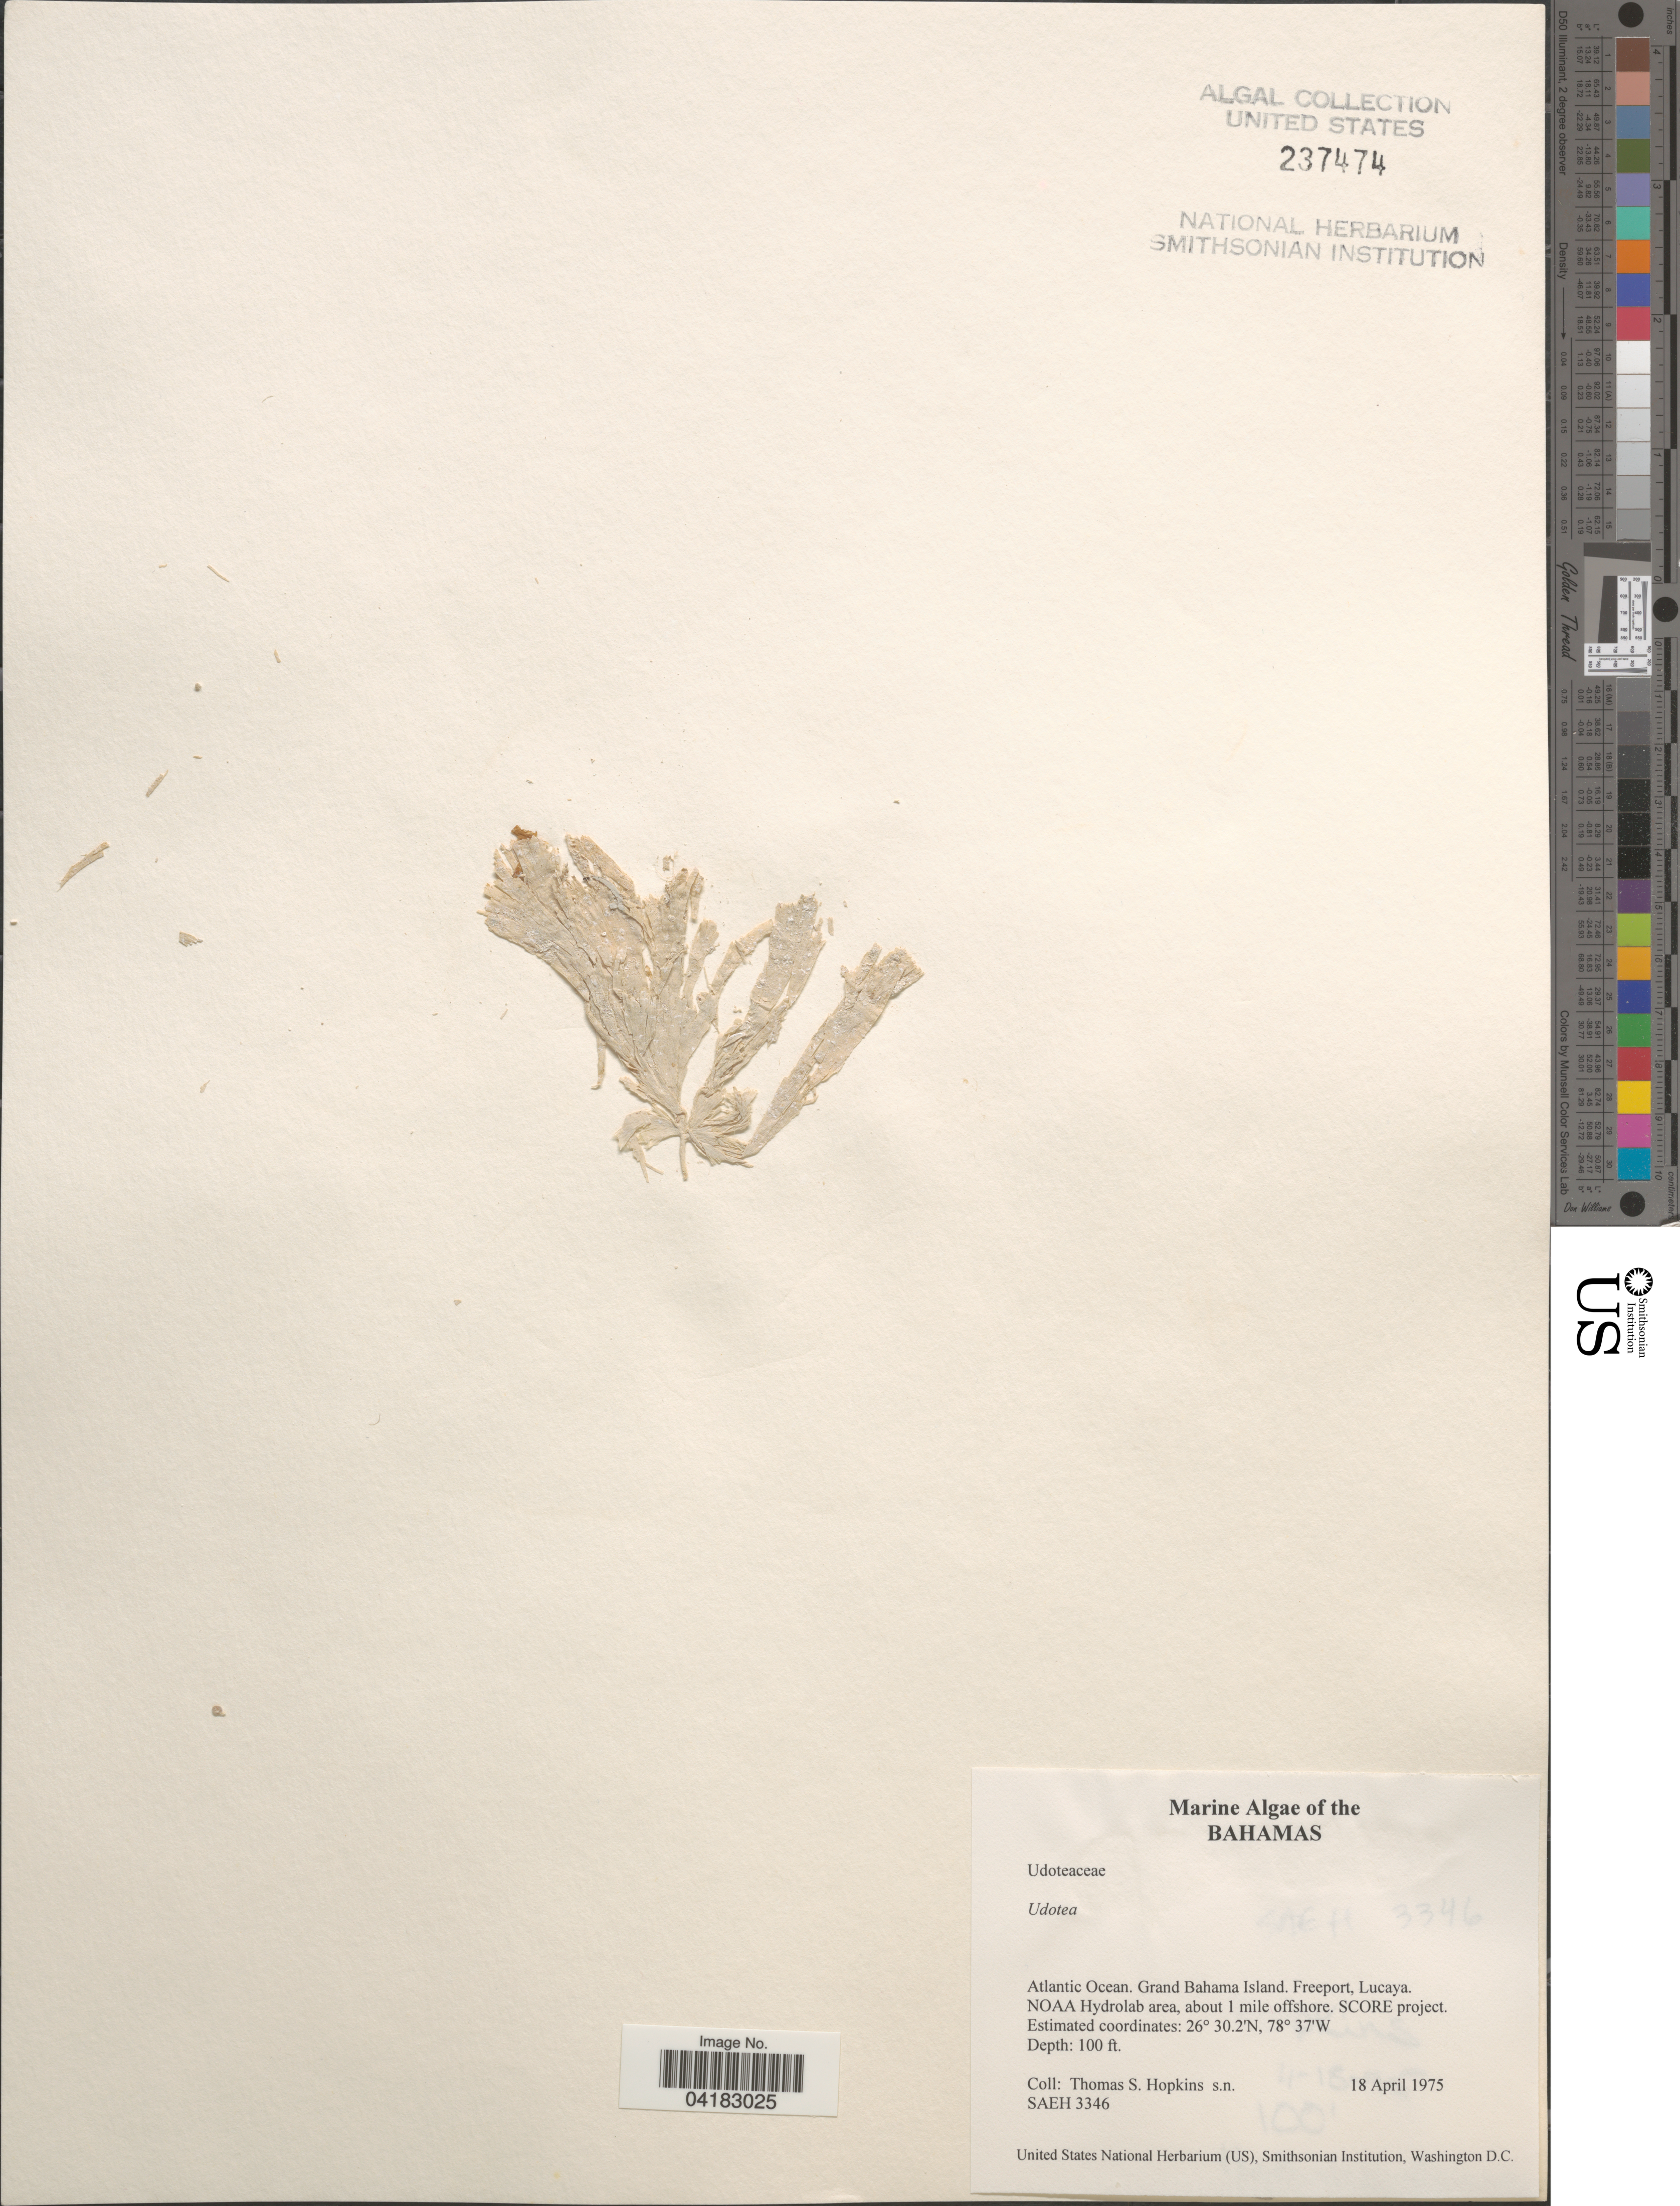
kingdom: Plantae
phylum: Chlorophyta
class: Ulvophyceae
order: Bryopsidales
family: Udoteaceae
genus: Udotea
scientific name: Udotea sp.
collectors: T. Hopkins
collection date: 1975-04-18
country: Bahamas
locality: Atlantic Ocean. Grand Bahama Island. Freeport, Lucaya. NOAA Hydrolab area, about 1 mile offshore. SCORE project.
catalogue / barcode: US 237474